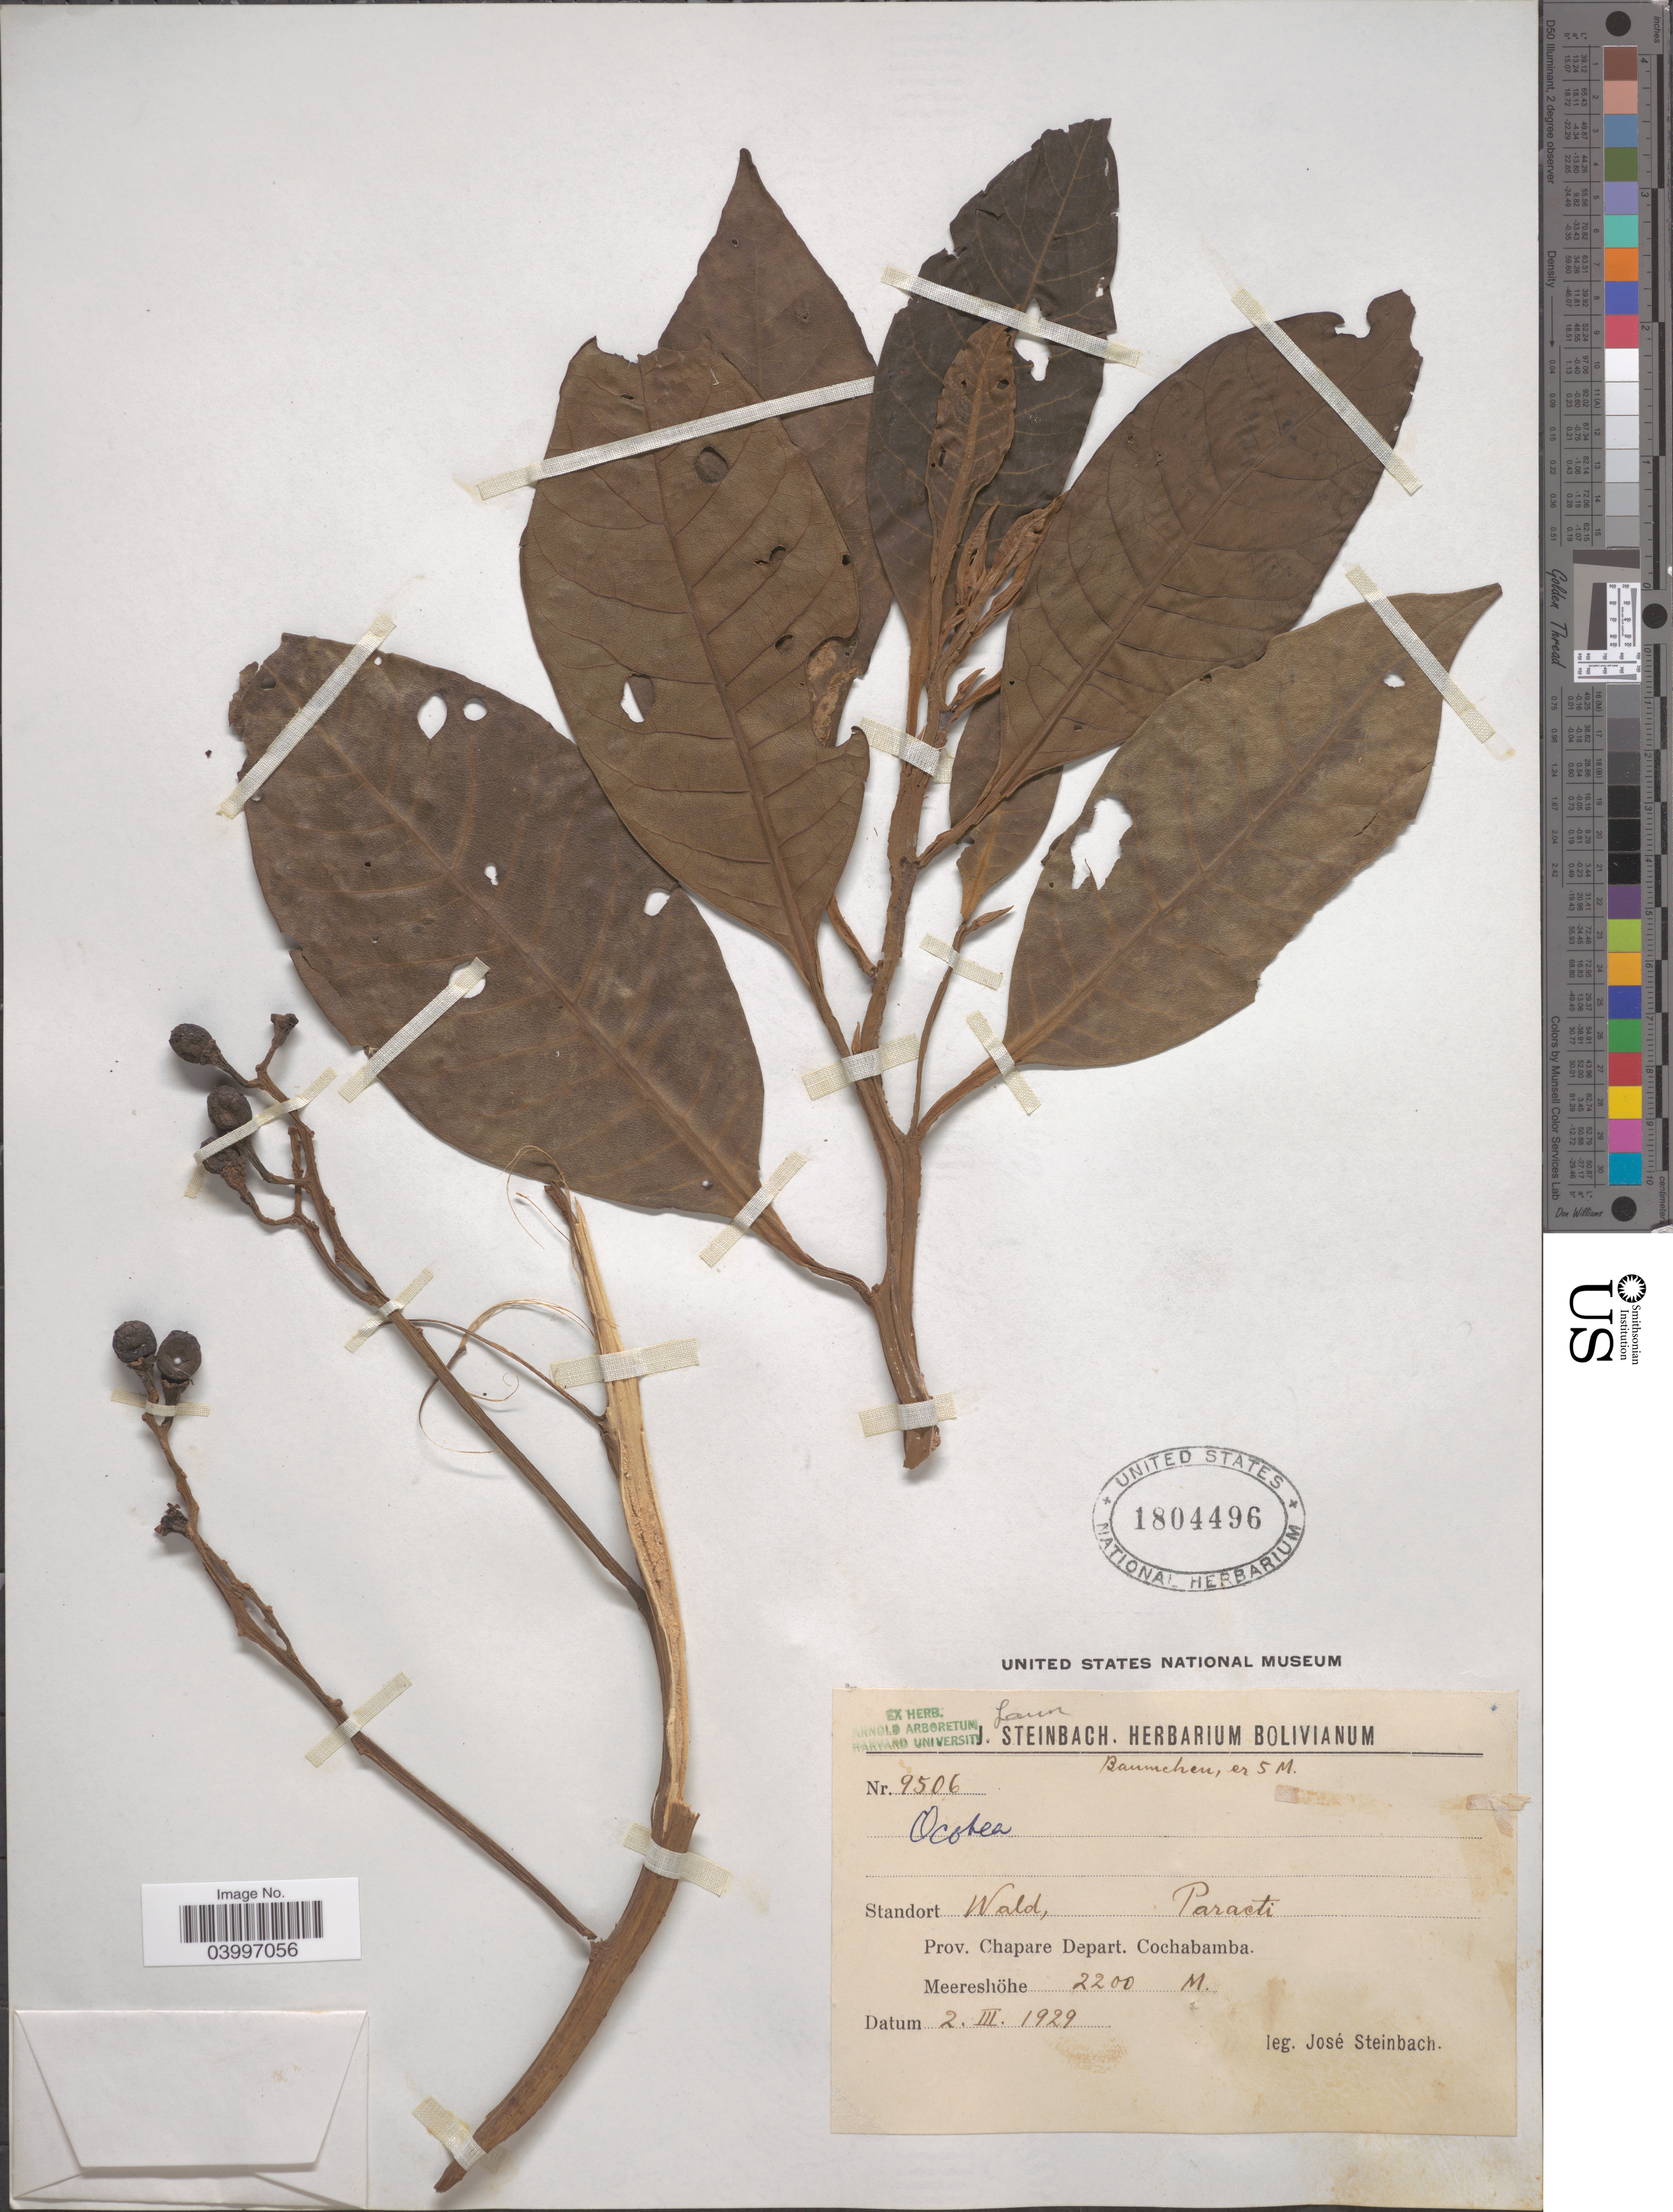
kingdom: Plantae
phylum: Tracheophyta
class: Magnoliopsida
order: Laurales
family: Lauraceae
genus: Ocotea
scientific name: Ocotea sp.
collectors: J. Steinbach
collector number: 9506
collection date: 1929-03-02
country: Bolivia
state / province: Cochabamba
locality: Standort Wald, Paracti [unsure placement] Prov. Chapare Depart. Cochabamba.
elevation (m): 2200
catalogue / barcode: US 1804496